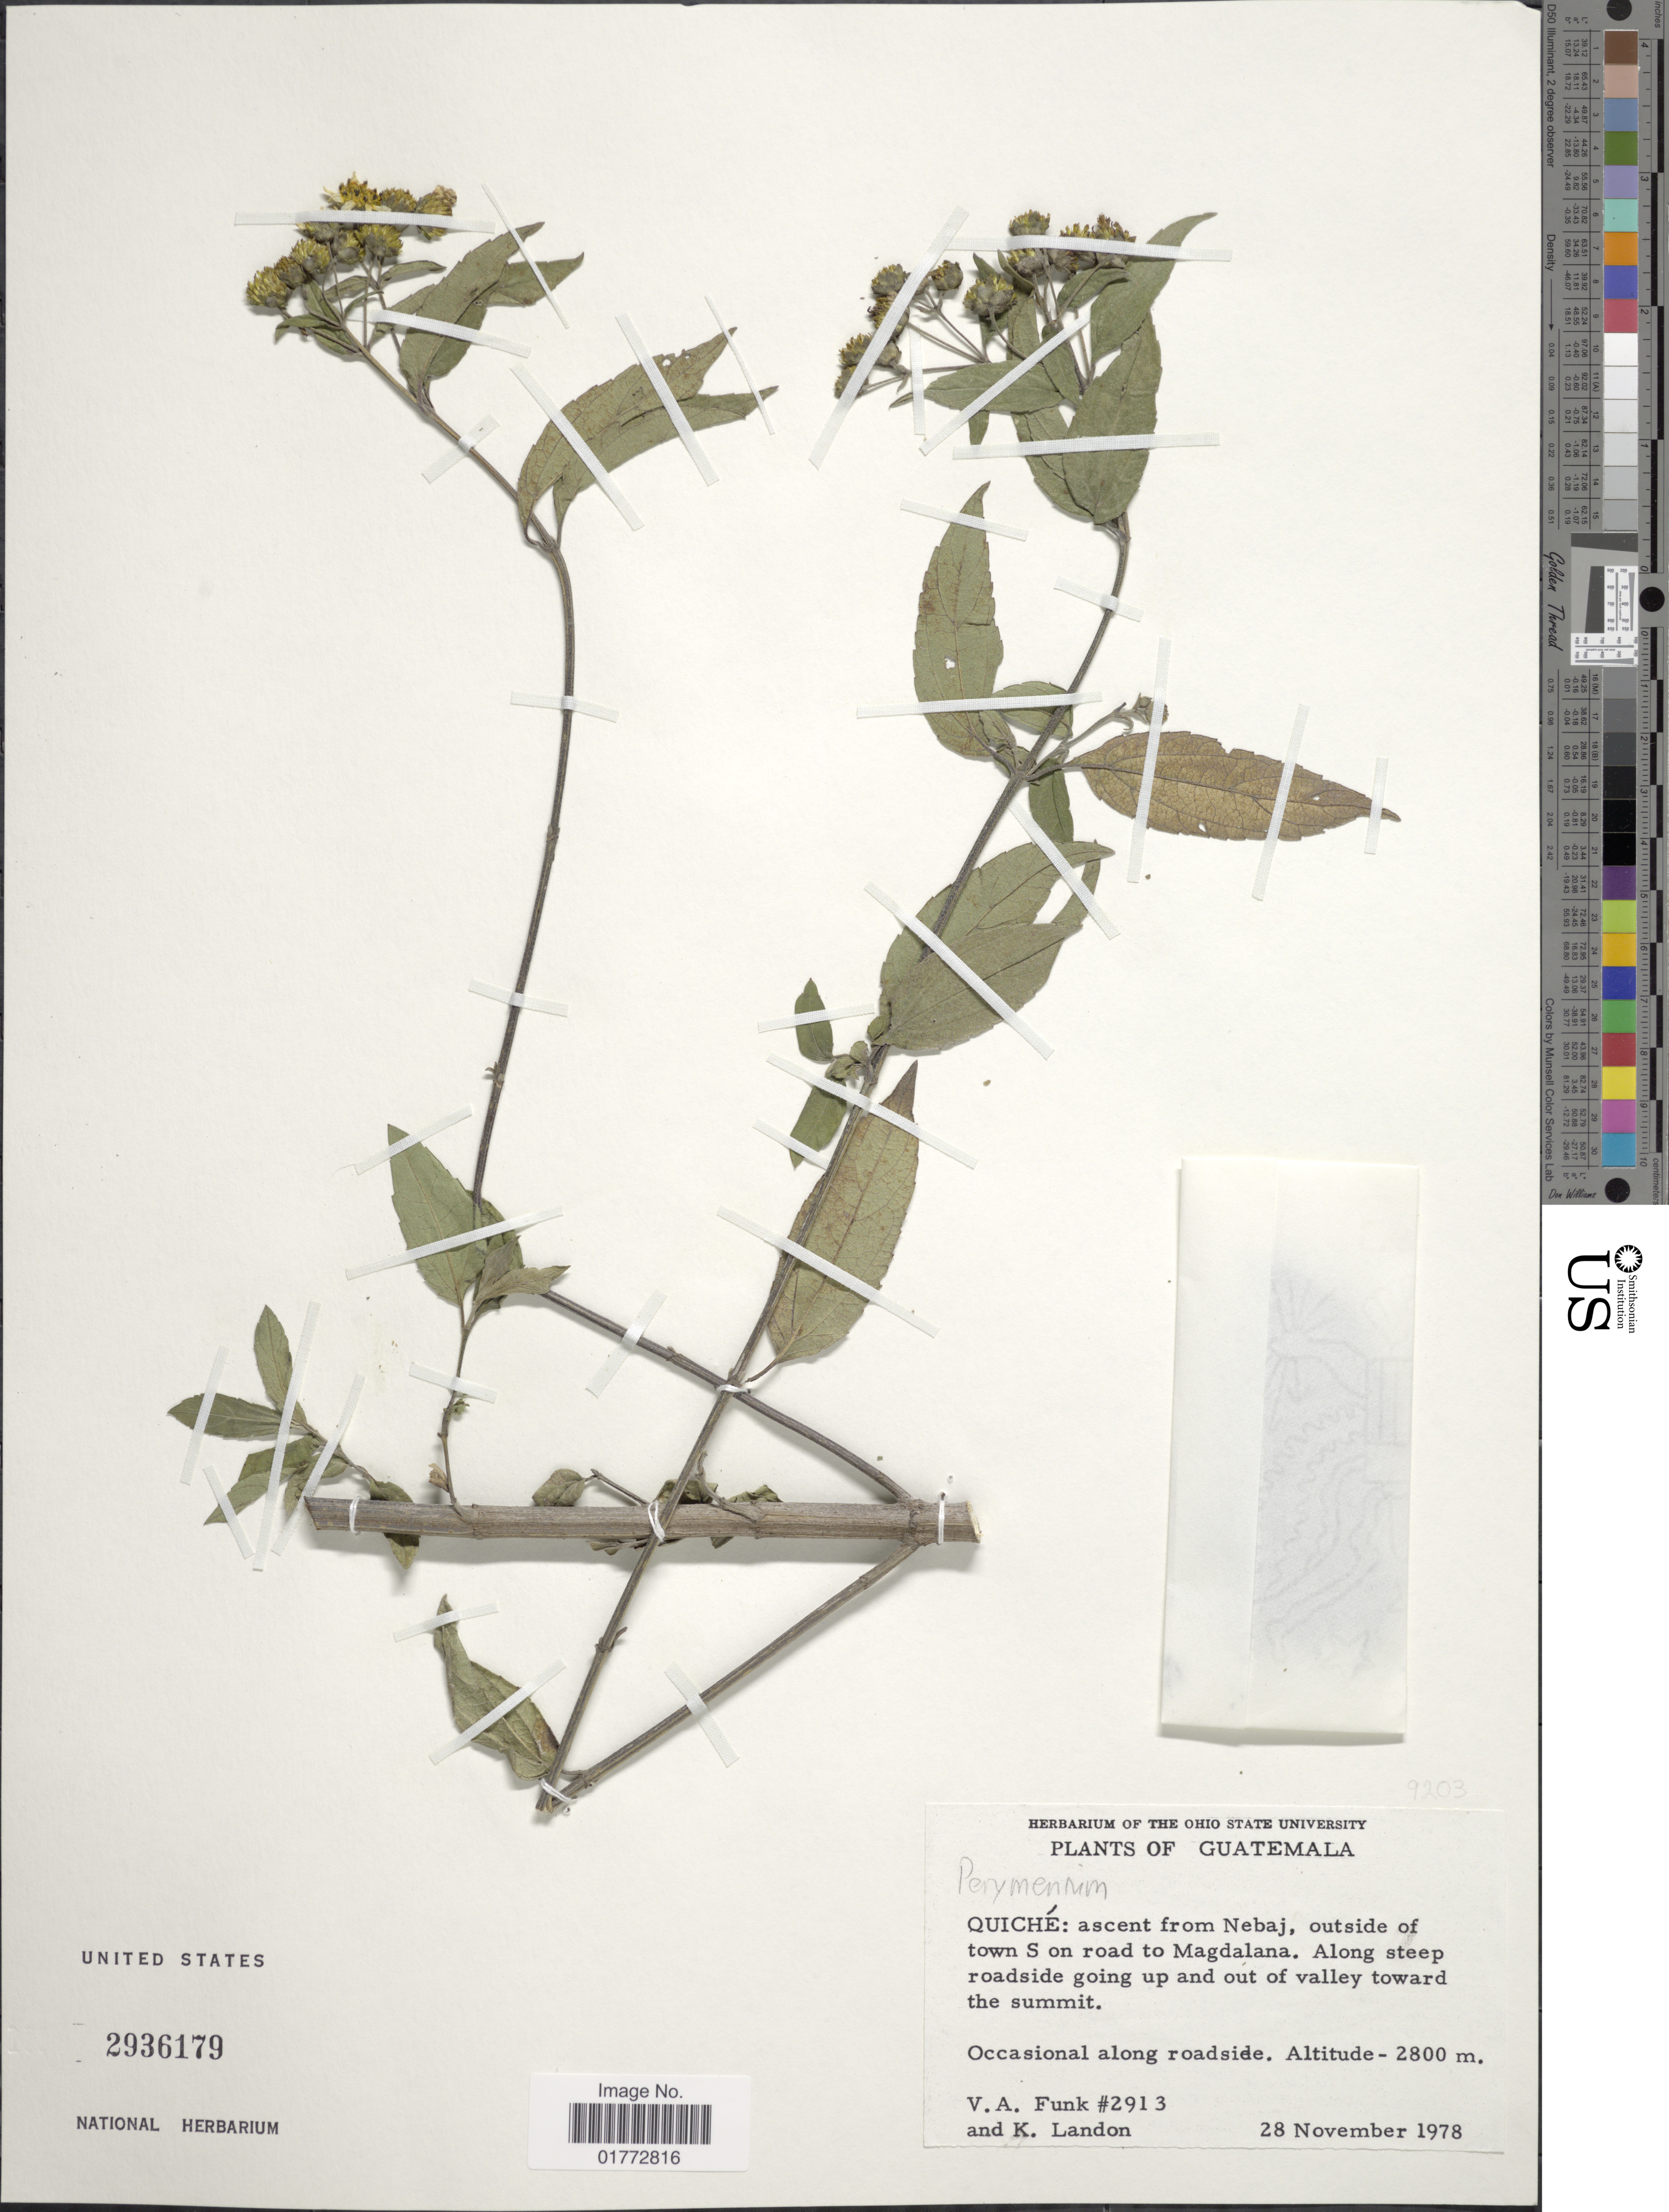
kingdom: Plantae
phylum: Tracheophyta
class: Magnoliopsida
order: Asterales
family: Asteraceae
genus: Perymenium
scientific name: Perymenium nicaraguense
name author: S.F. Blake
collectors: V. Funk & K. C. Landon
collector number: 2913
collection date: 1978-11-28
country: Guatemala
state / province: El Quiché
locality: Ascent from Nebaj, outside town S on road to Magdalana. Along steep roaside going up and out of valley toward summit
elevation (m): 2800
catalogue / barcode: US 2936179